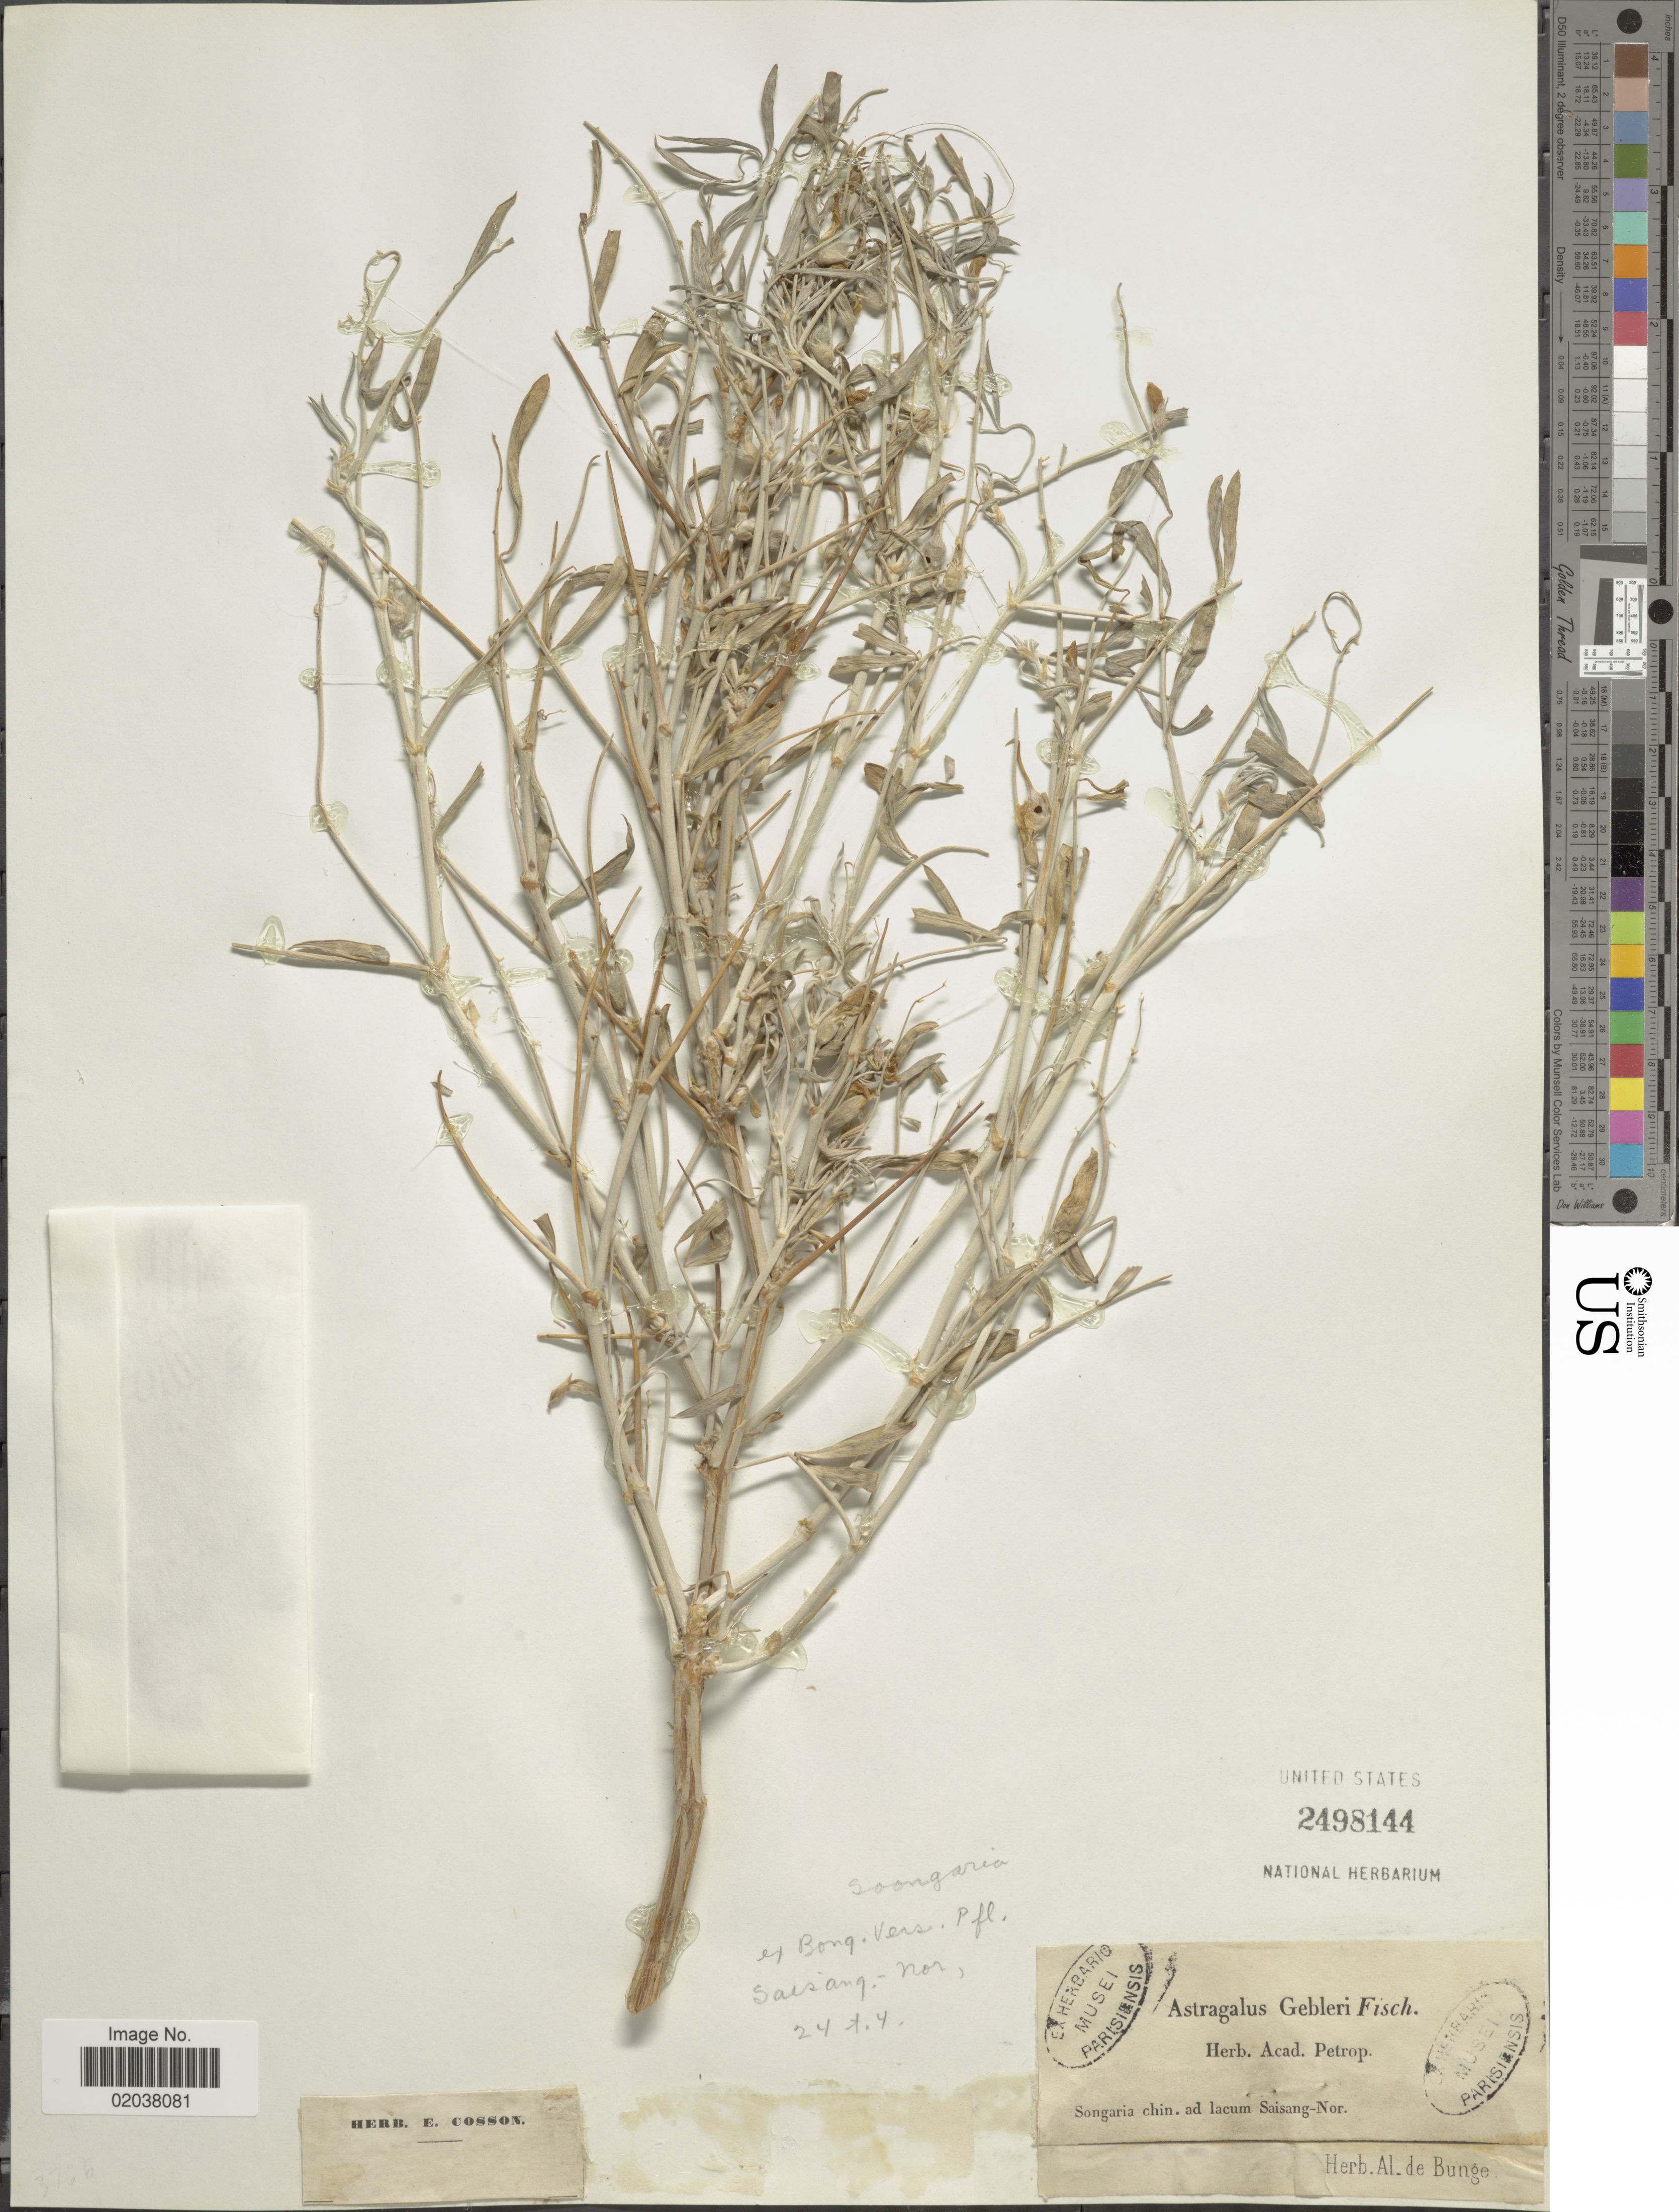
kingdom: Plantae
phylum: Tracheophyta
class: Magnoliopsida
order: Fabales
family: Fabaceae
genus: Astragalus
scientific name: Astragalus gebleri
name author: Bong.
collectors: ex herb. Acad. Petrop.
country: China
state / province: Xinjiang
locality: Songaria chin. ad lacum Saisang-Nor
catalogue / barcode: US 2498144